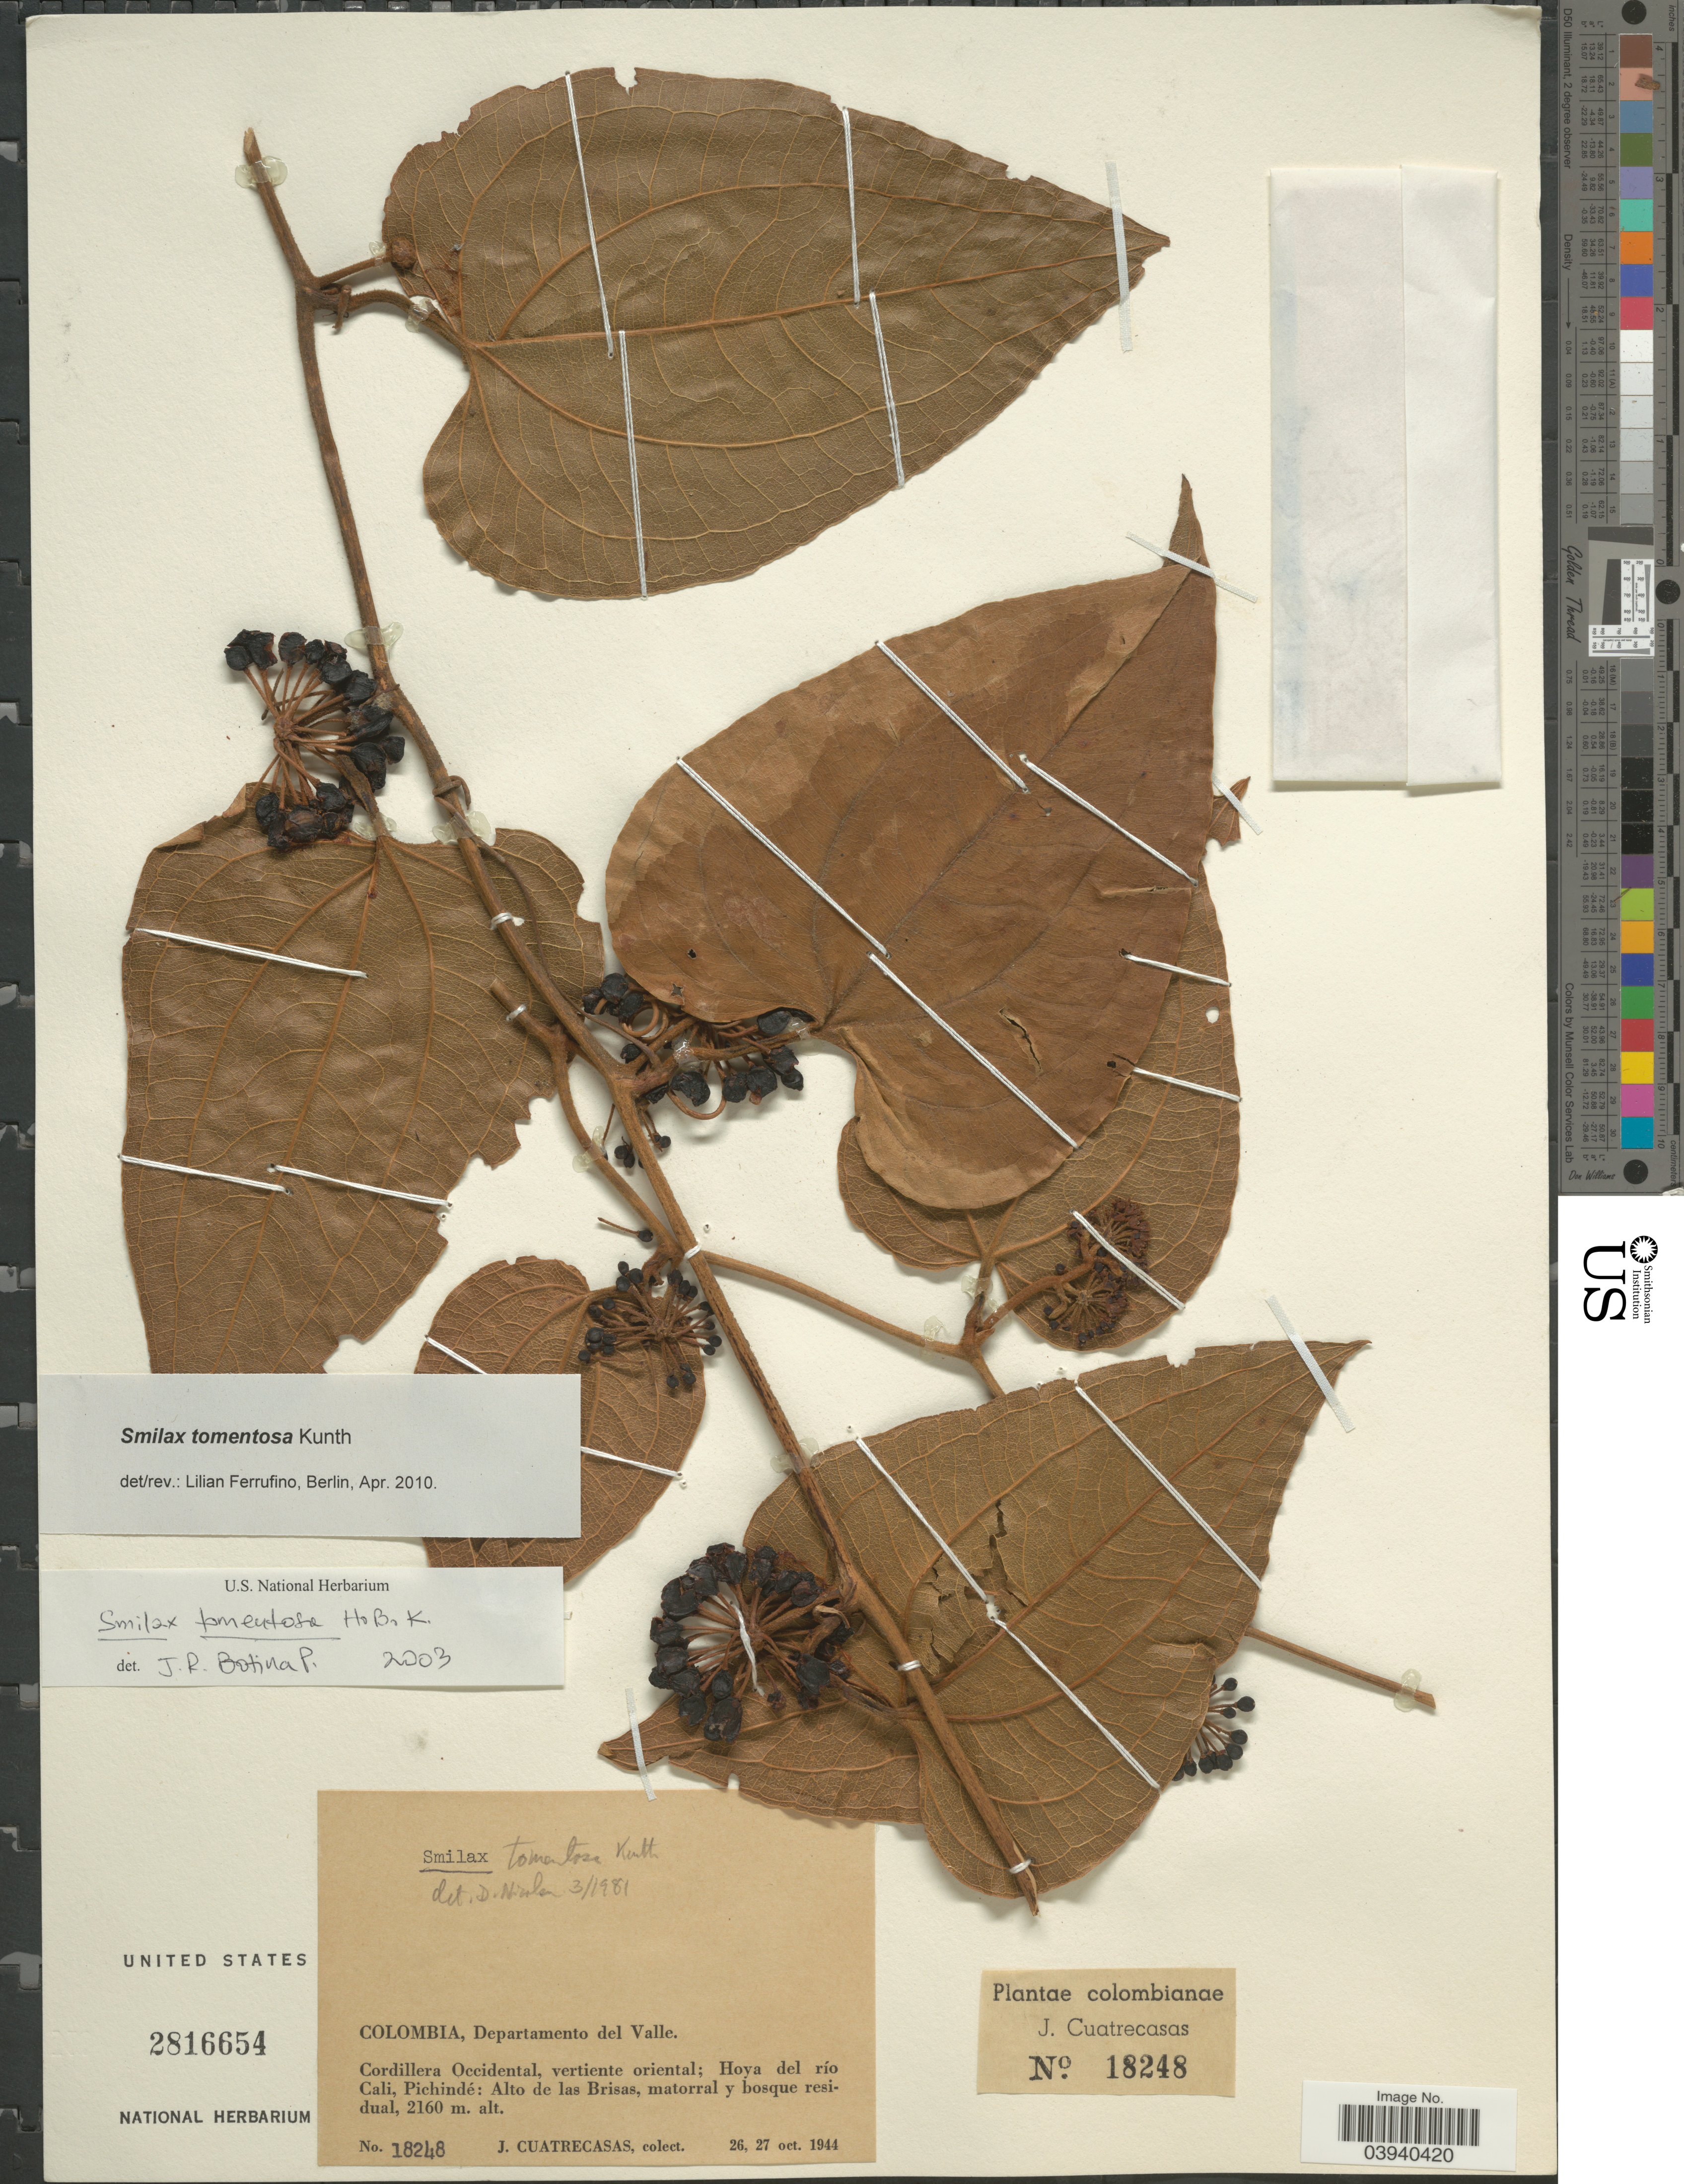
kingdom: Plantae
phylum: Tracheophyta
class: Liliopsida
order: Liliales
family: Smilacaceae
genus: Smilax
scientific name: Smilax tomentosa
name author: Kunth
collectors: J. Cuatrecasas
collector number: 18248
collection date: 1944-10-26/1944-10-27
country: Colombia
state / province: Valle del Cauca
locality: Departamento del Valle. Cordillera Occidental, vertiente oriental; Hoya del río Cali, Pichindé: Alto de Brisas, matorral y bosque residual.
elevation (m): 2160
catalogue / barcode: US 2816654